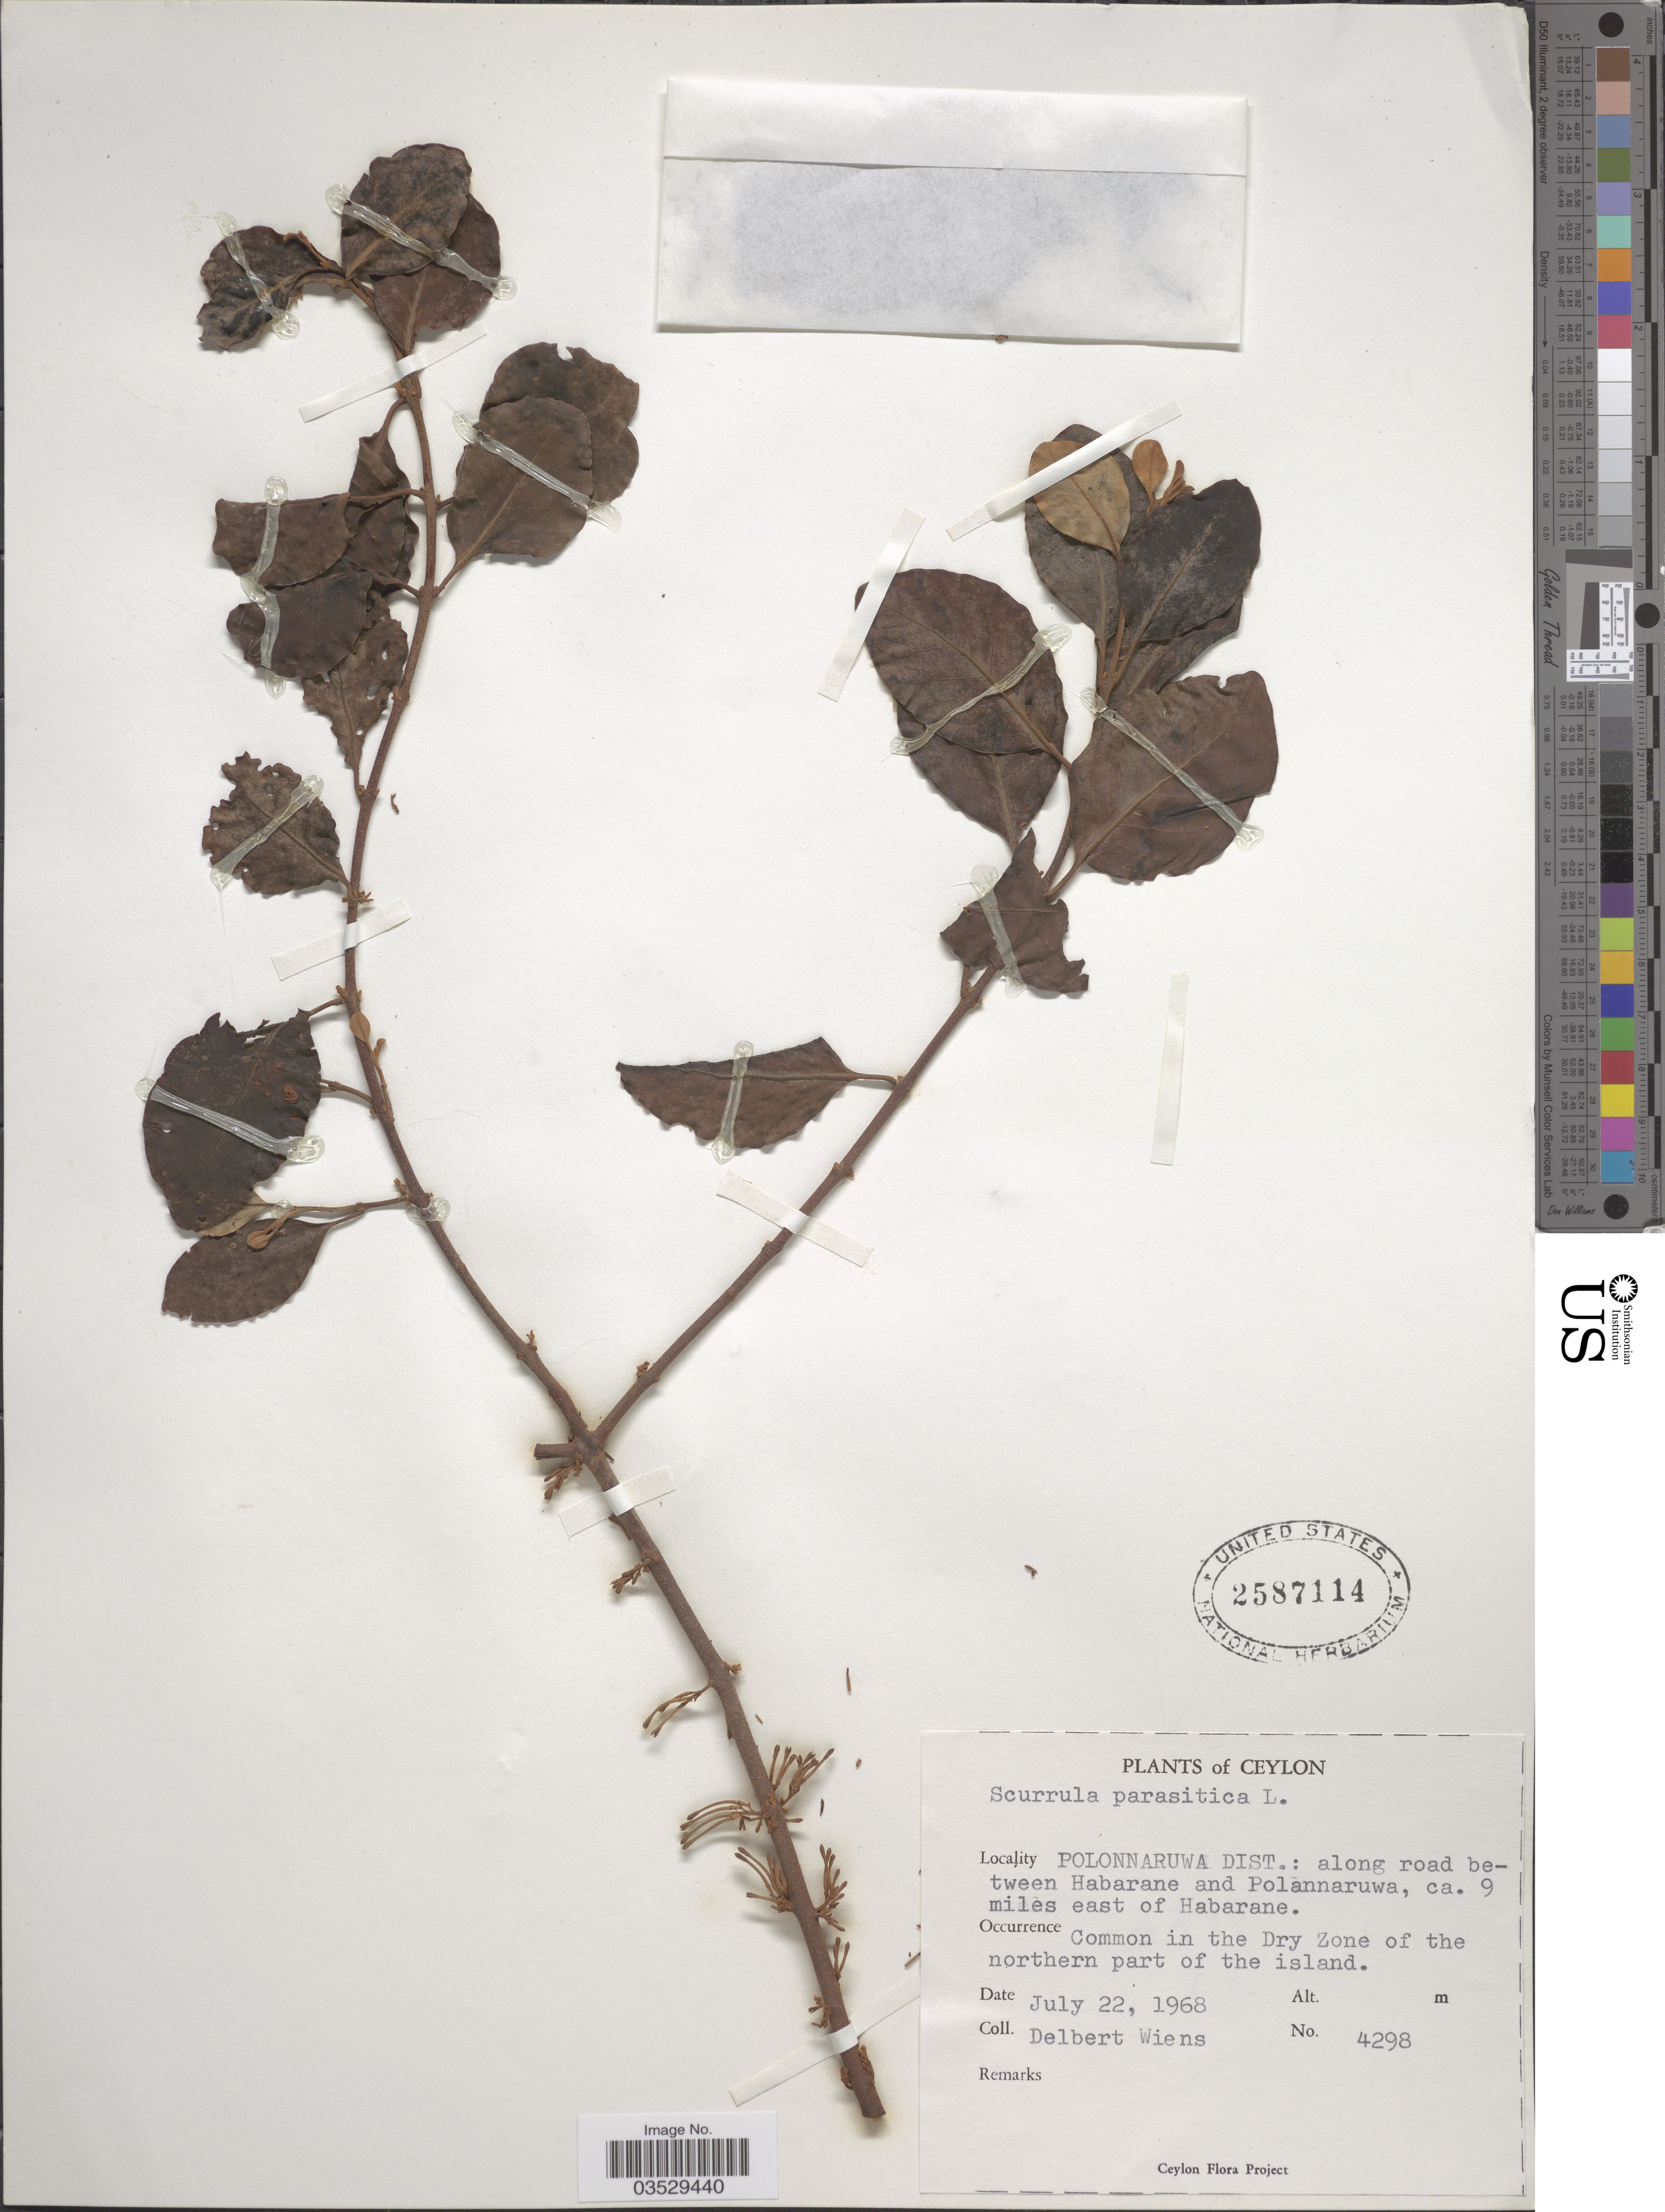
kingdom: Plantae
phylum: Tracheophyta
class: Magnoliopsida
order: Santalales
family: Loranthaceae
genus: Scurrula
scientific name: Scurrula parasitica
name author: L.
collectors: D. Wiens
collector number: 4298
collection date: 1968-07-22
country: Sri Lanka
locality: Ceylon. Polonnaruwa Dist.: along road between Habarane and Polannaruwa, ca. 9 miles east of Habarane. Common in the Dry Zone of the northern part of the island.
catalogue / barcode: US 2587114